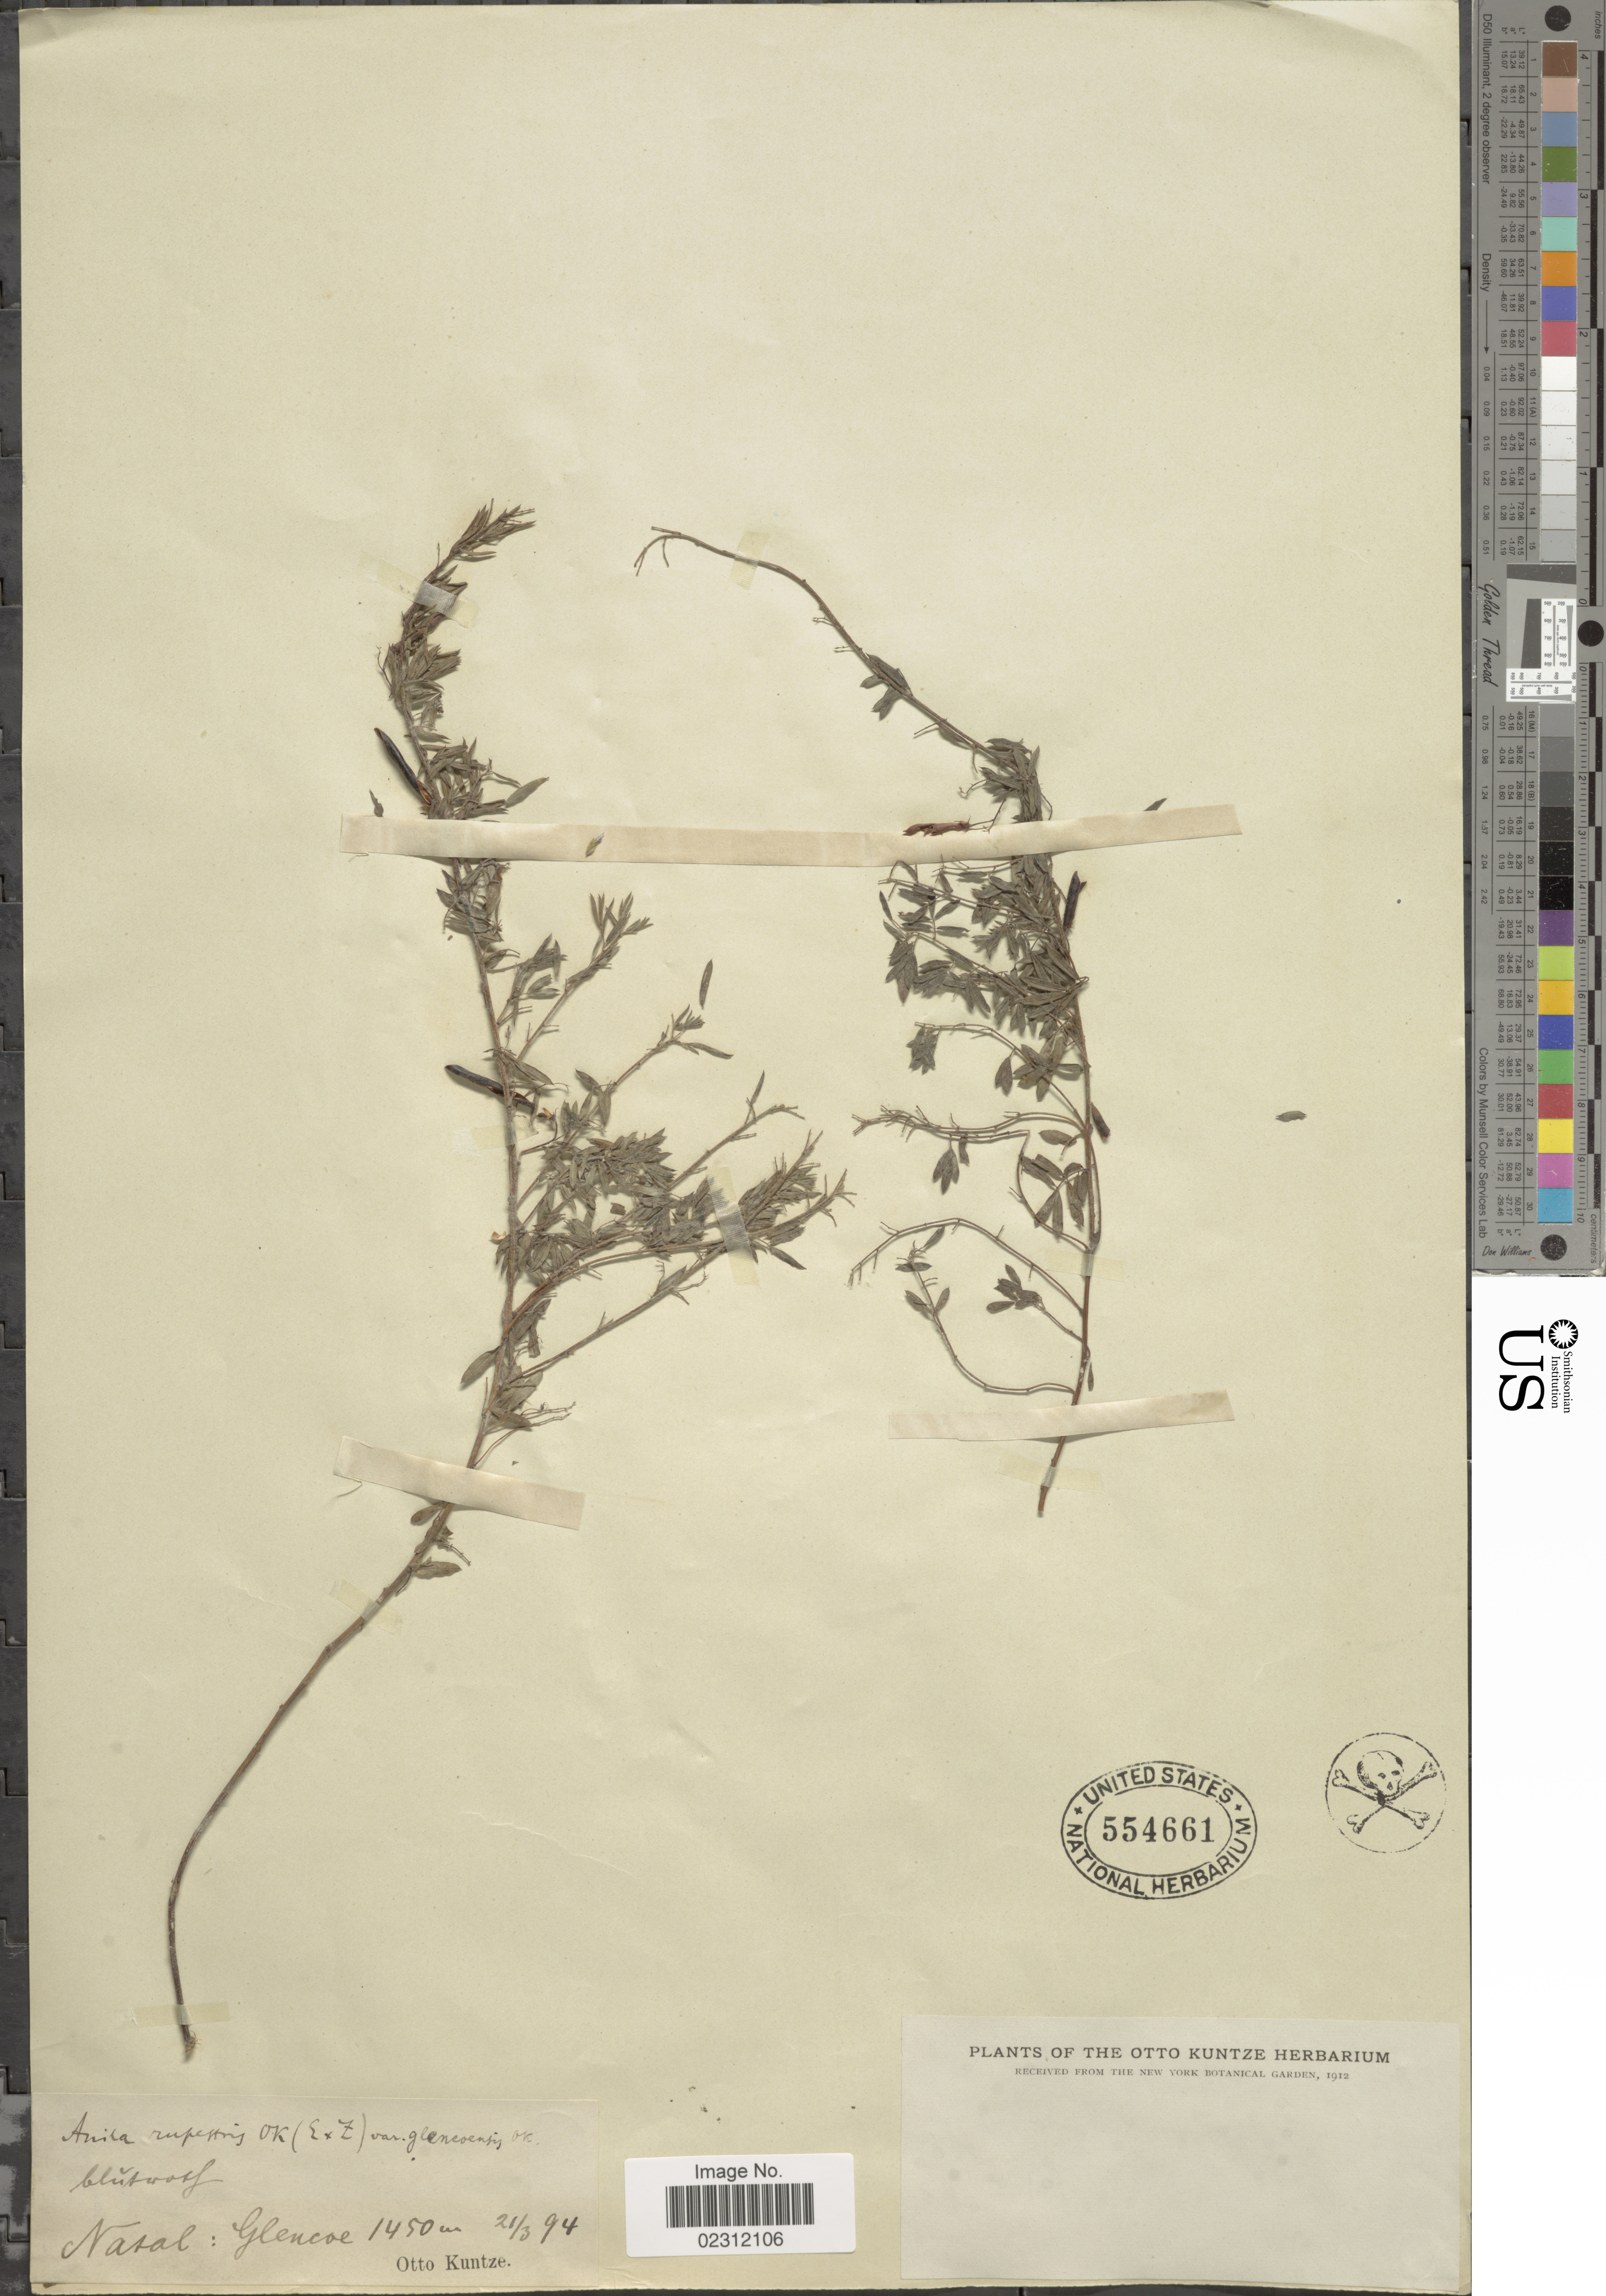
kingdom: Plantae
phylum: Tracheophyta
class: Magnoliopsida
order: Fabales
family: Fabaceae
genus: Indigofera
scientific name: Indigofera rupestris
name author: Eckl. & Zeyh.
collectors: C.E.O. Kuntze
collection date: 1894-03-21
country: South Africa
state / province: KwaZulu-Natal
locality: Natal, Glencoe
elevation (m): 1450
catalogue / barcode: US 554661